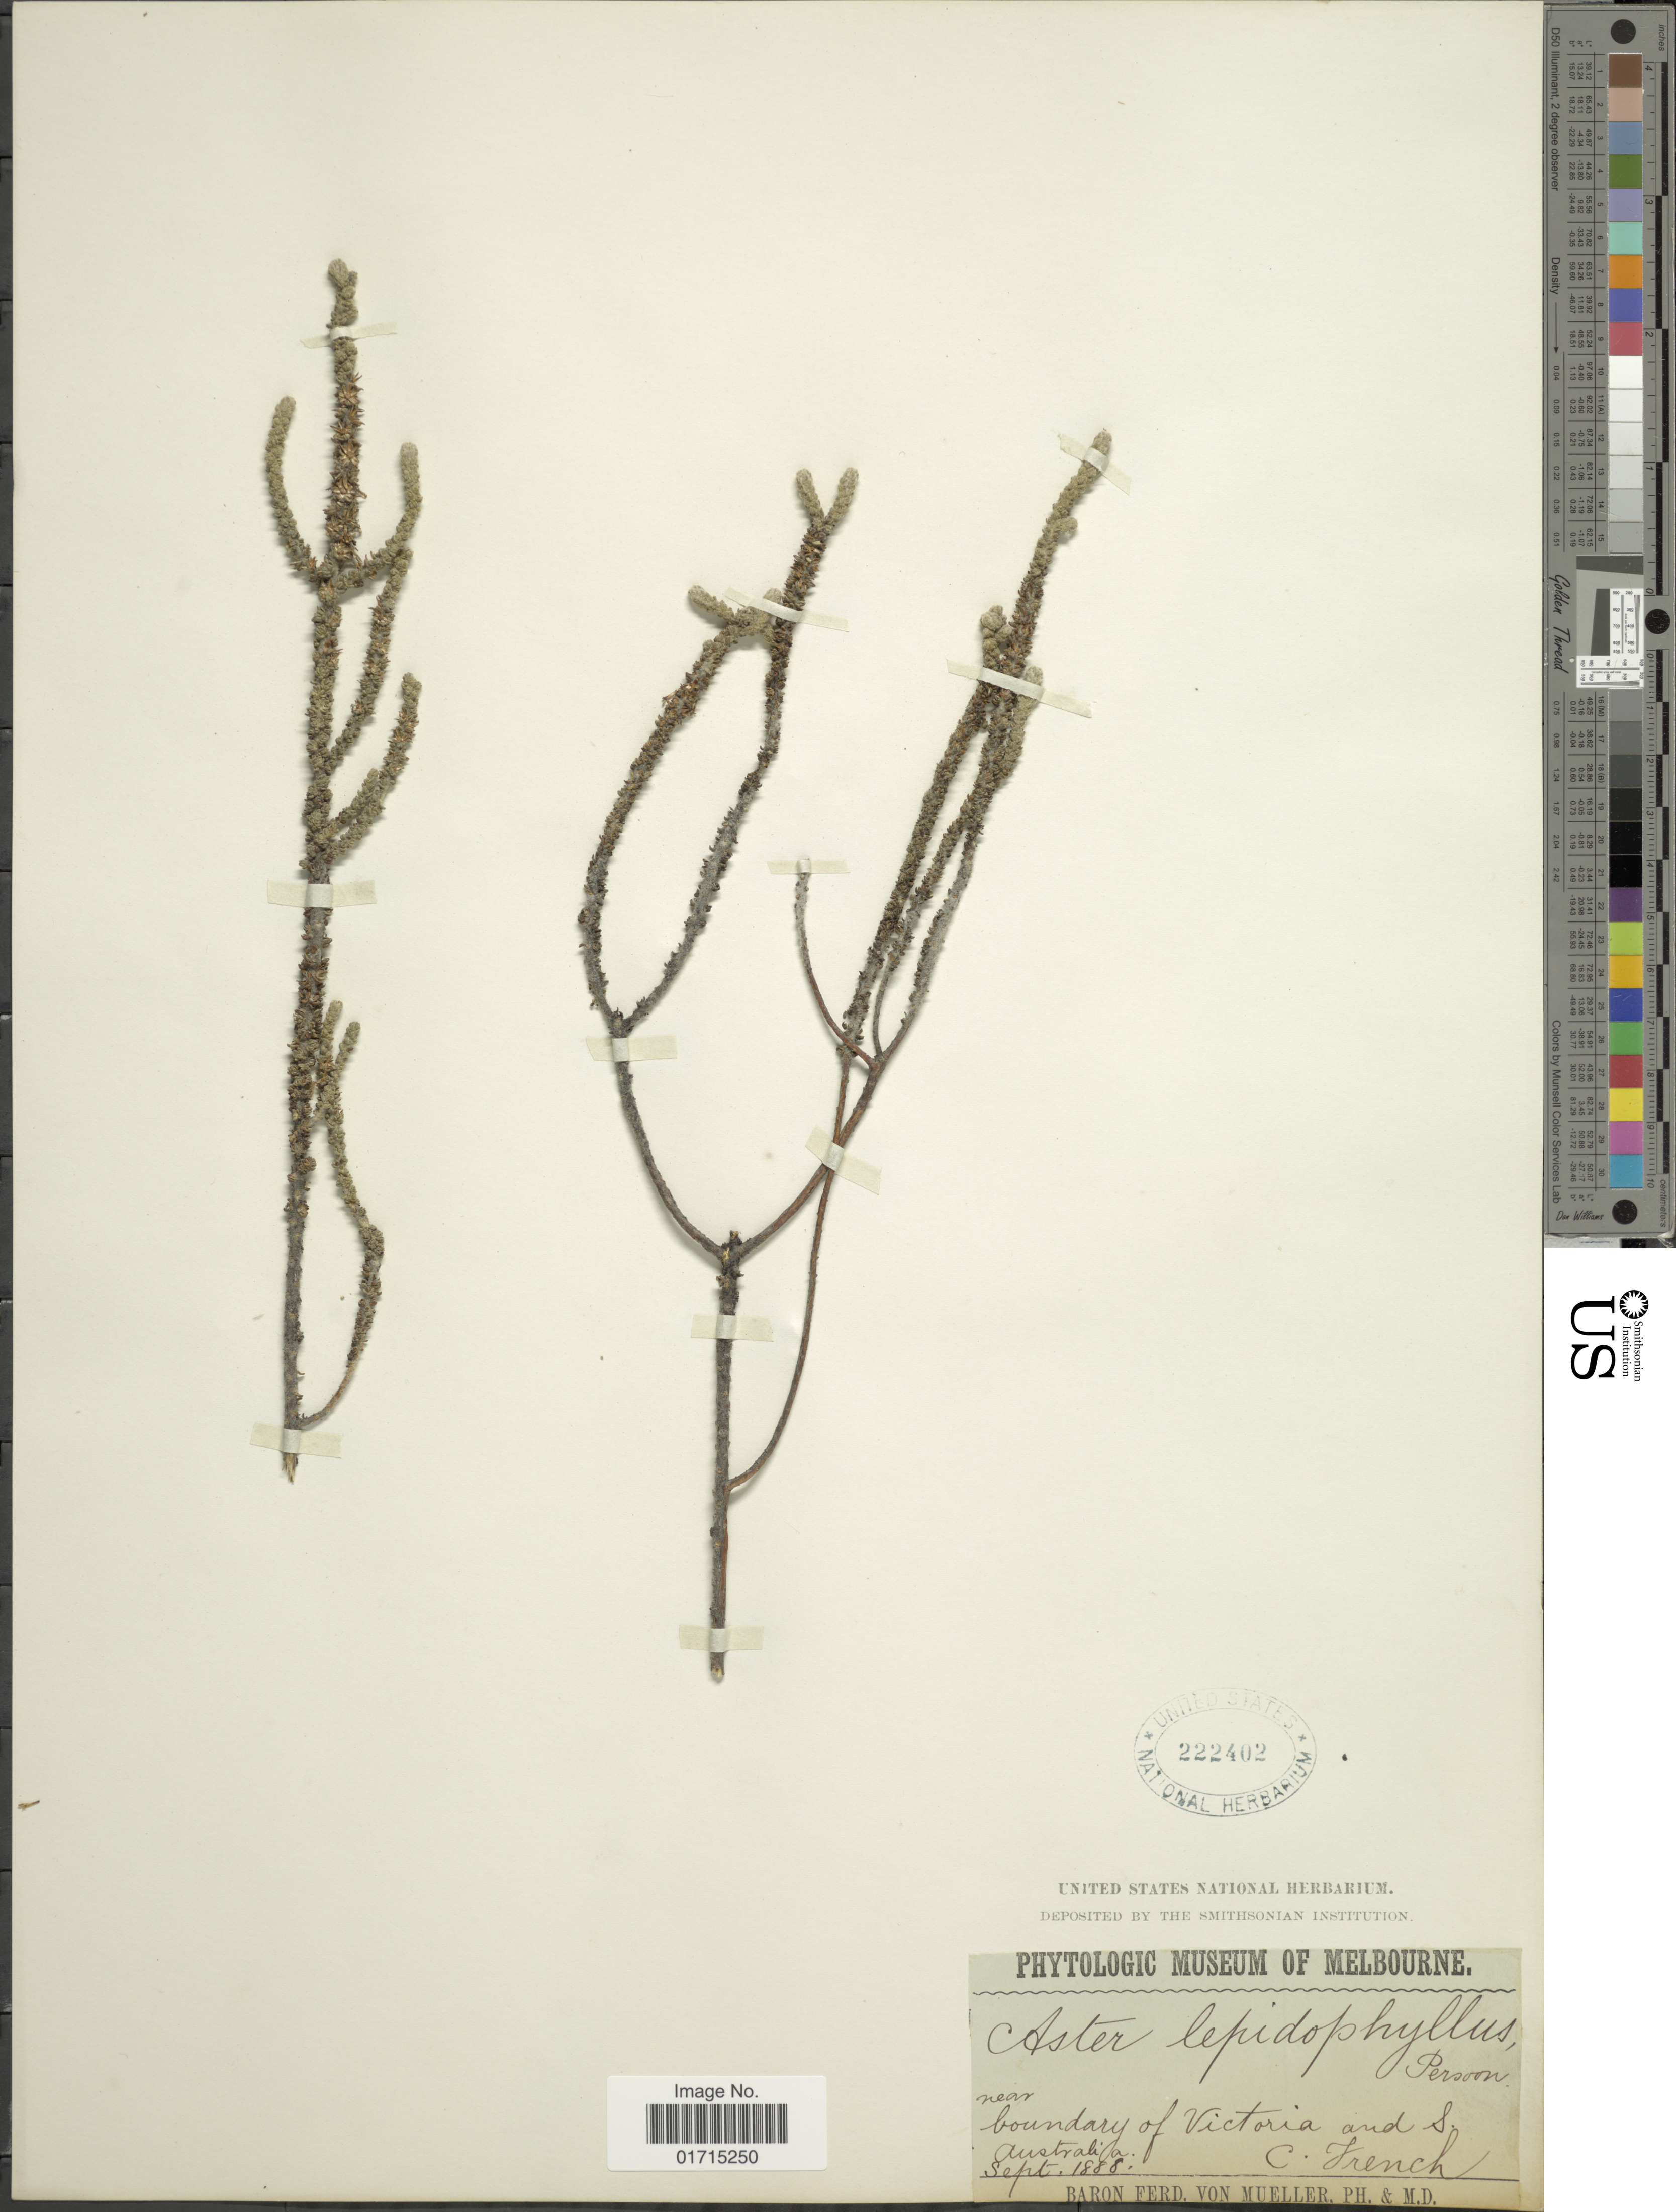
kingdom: Plantae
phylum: Tracheophyta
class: Magnoliopsida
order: Asterales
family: Asteraceae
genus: Olearia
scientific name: Olearia lepidophylla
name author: (Pers.) Benth.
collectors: C. French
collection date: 1888-09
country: Australia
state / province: Victoria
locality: Near boundary of Victoria and S. Australia.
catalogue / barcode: US 222402